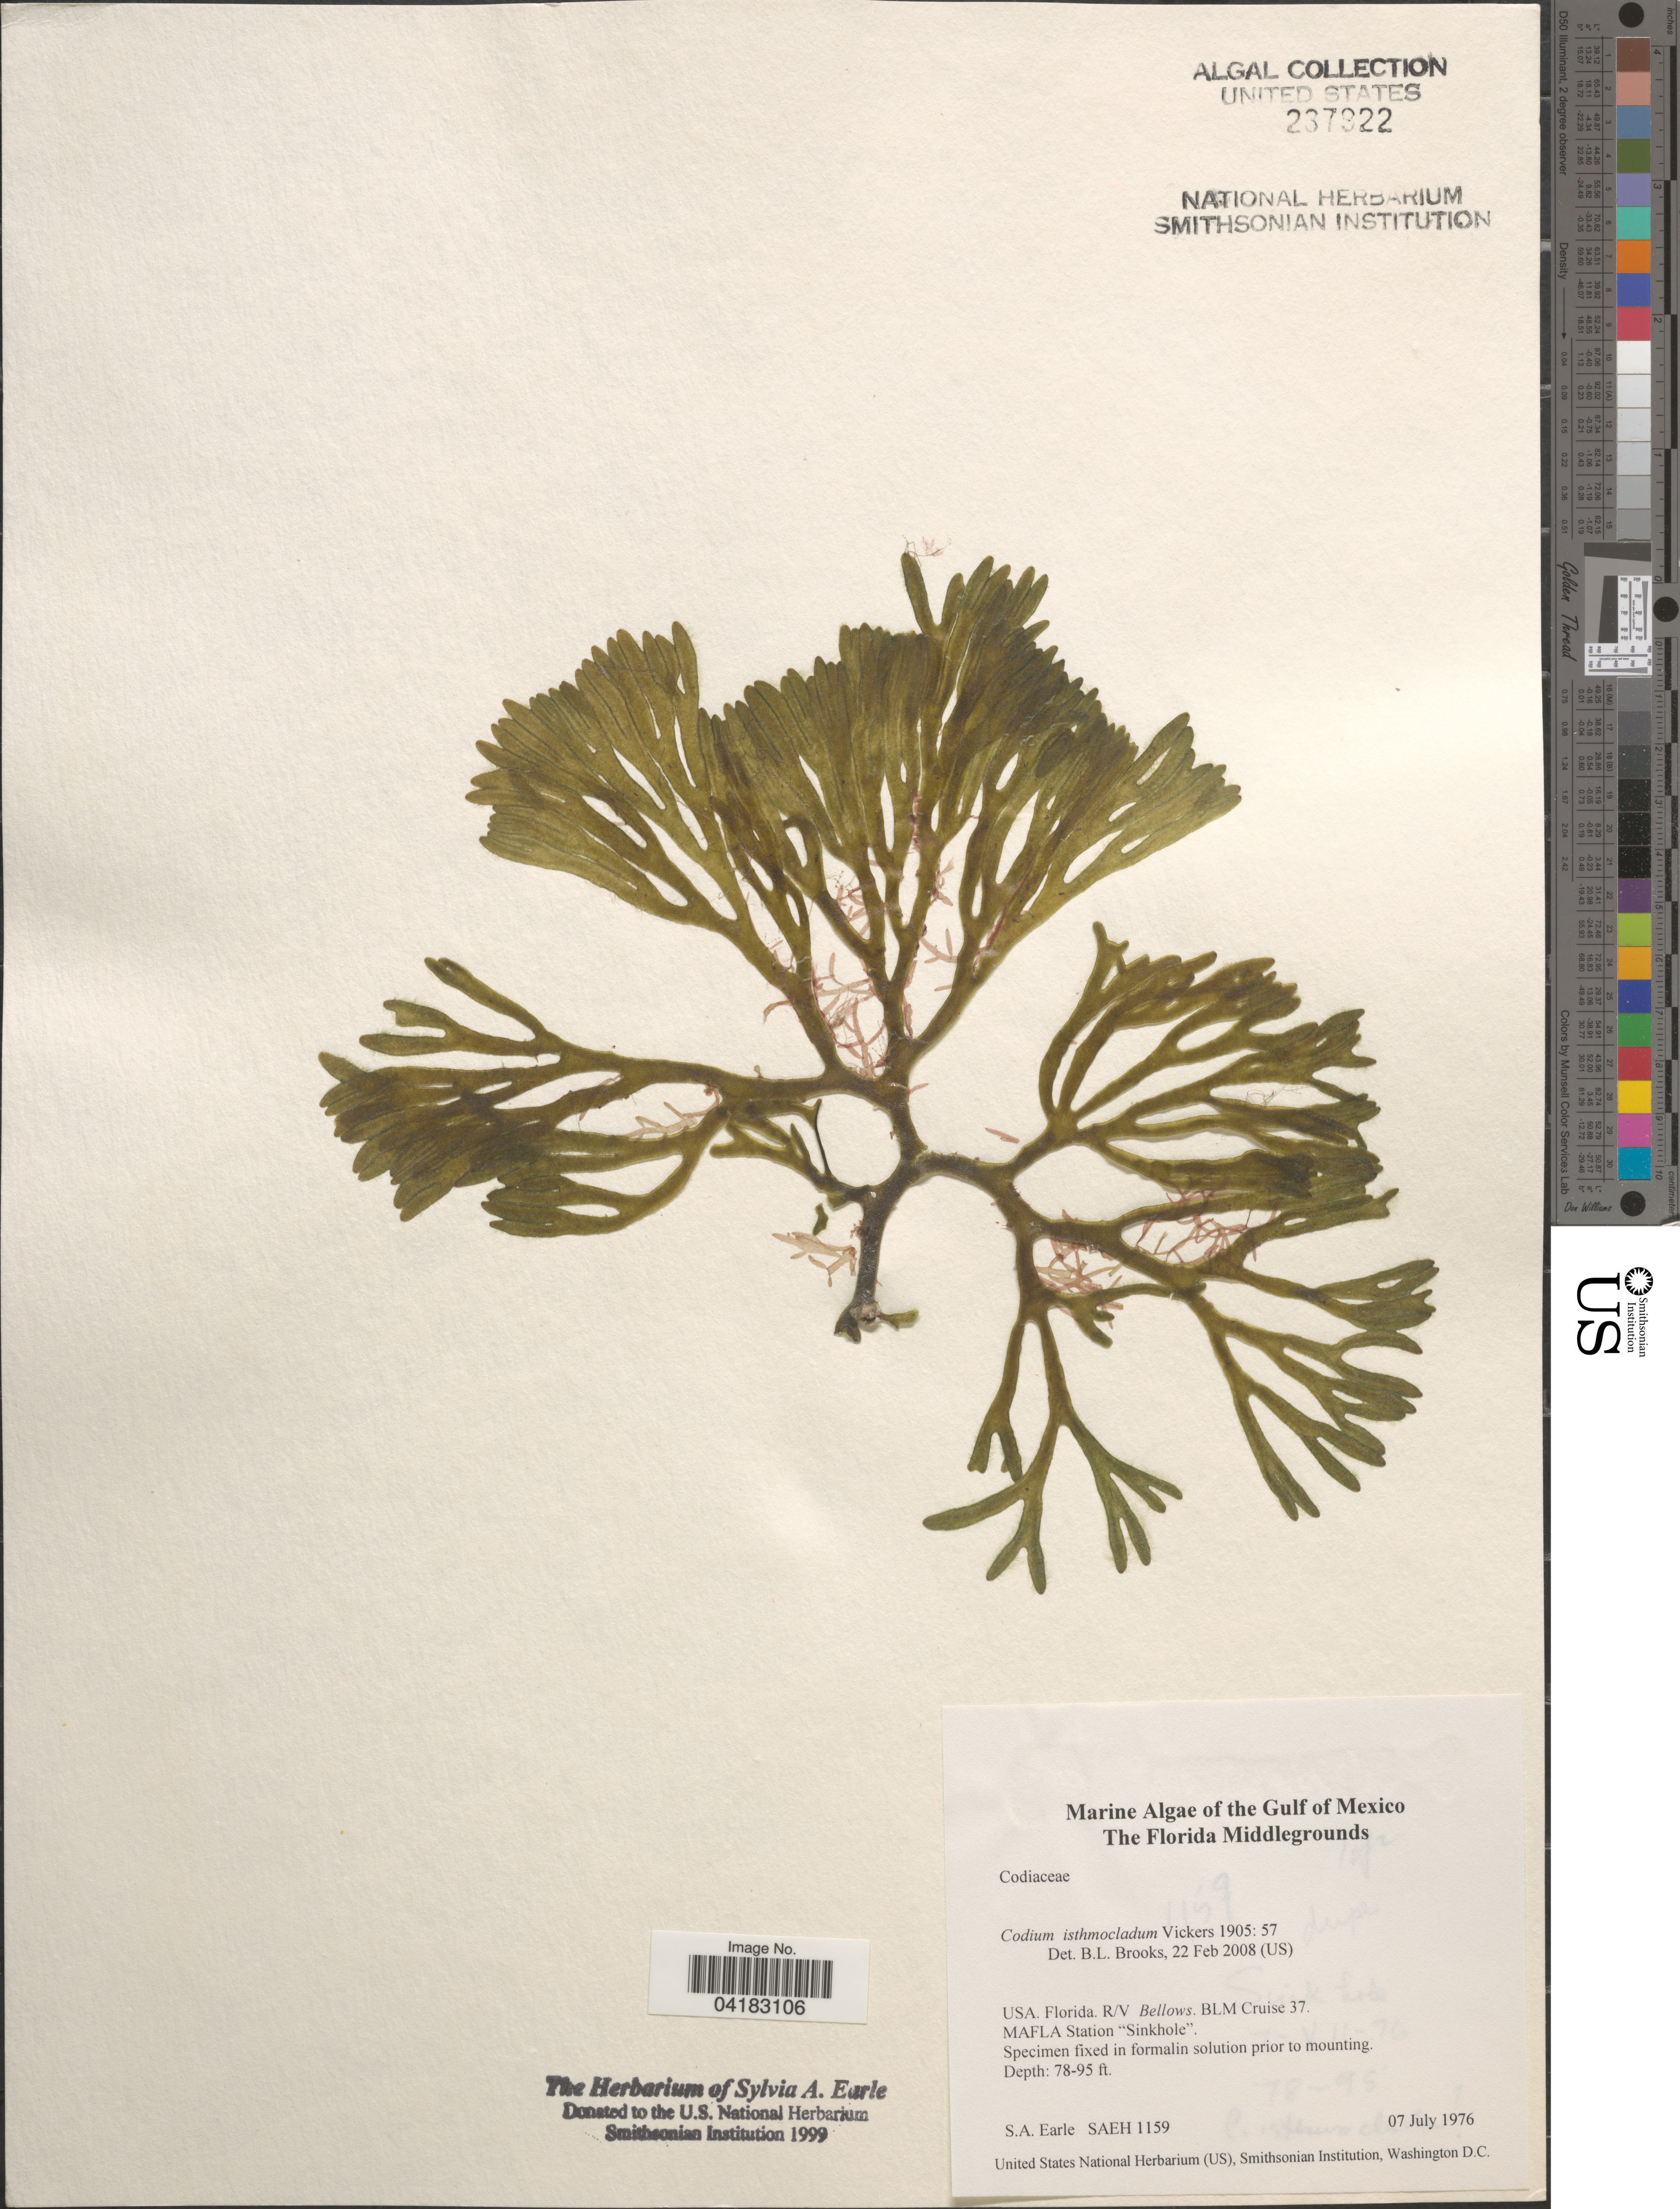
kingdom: Plantae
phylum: Chlorophyta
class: Ulvophyceae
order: Bryopsidales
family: Codiaceae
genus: Codium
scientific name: Codium isthmocladum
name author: Vickers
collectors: S. A. Earle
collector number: SAEH1159?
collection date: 1976-07-07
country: United States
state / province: Florida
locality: Gulf of Mexico. The Florida Middlegrounds. R/V Bellows. BLM Cruise 37. MAFLA Station "Sinkhole".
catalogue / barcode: US 237922